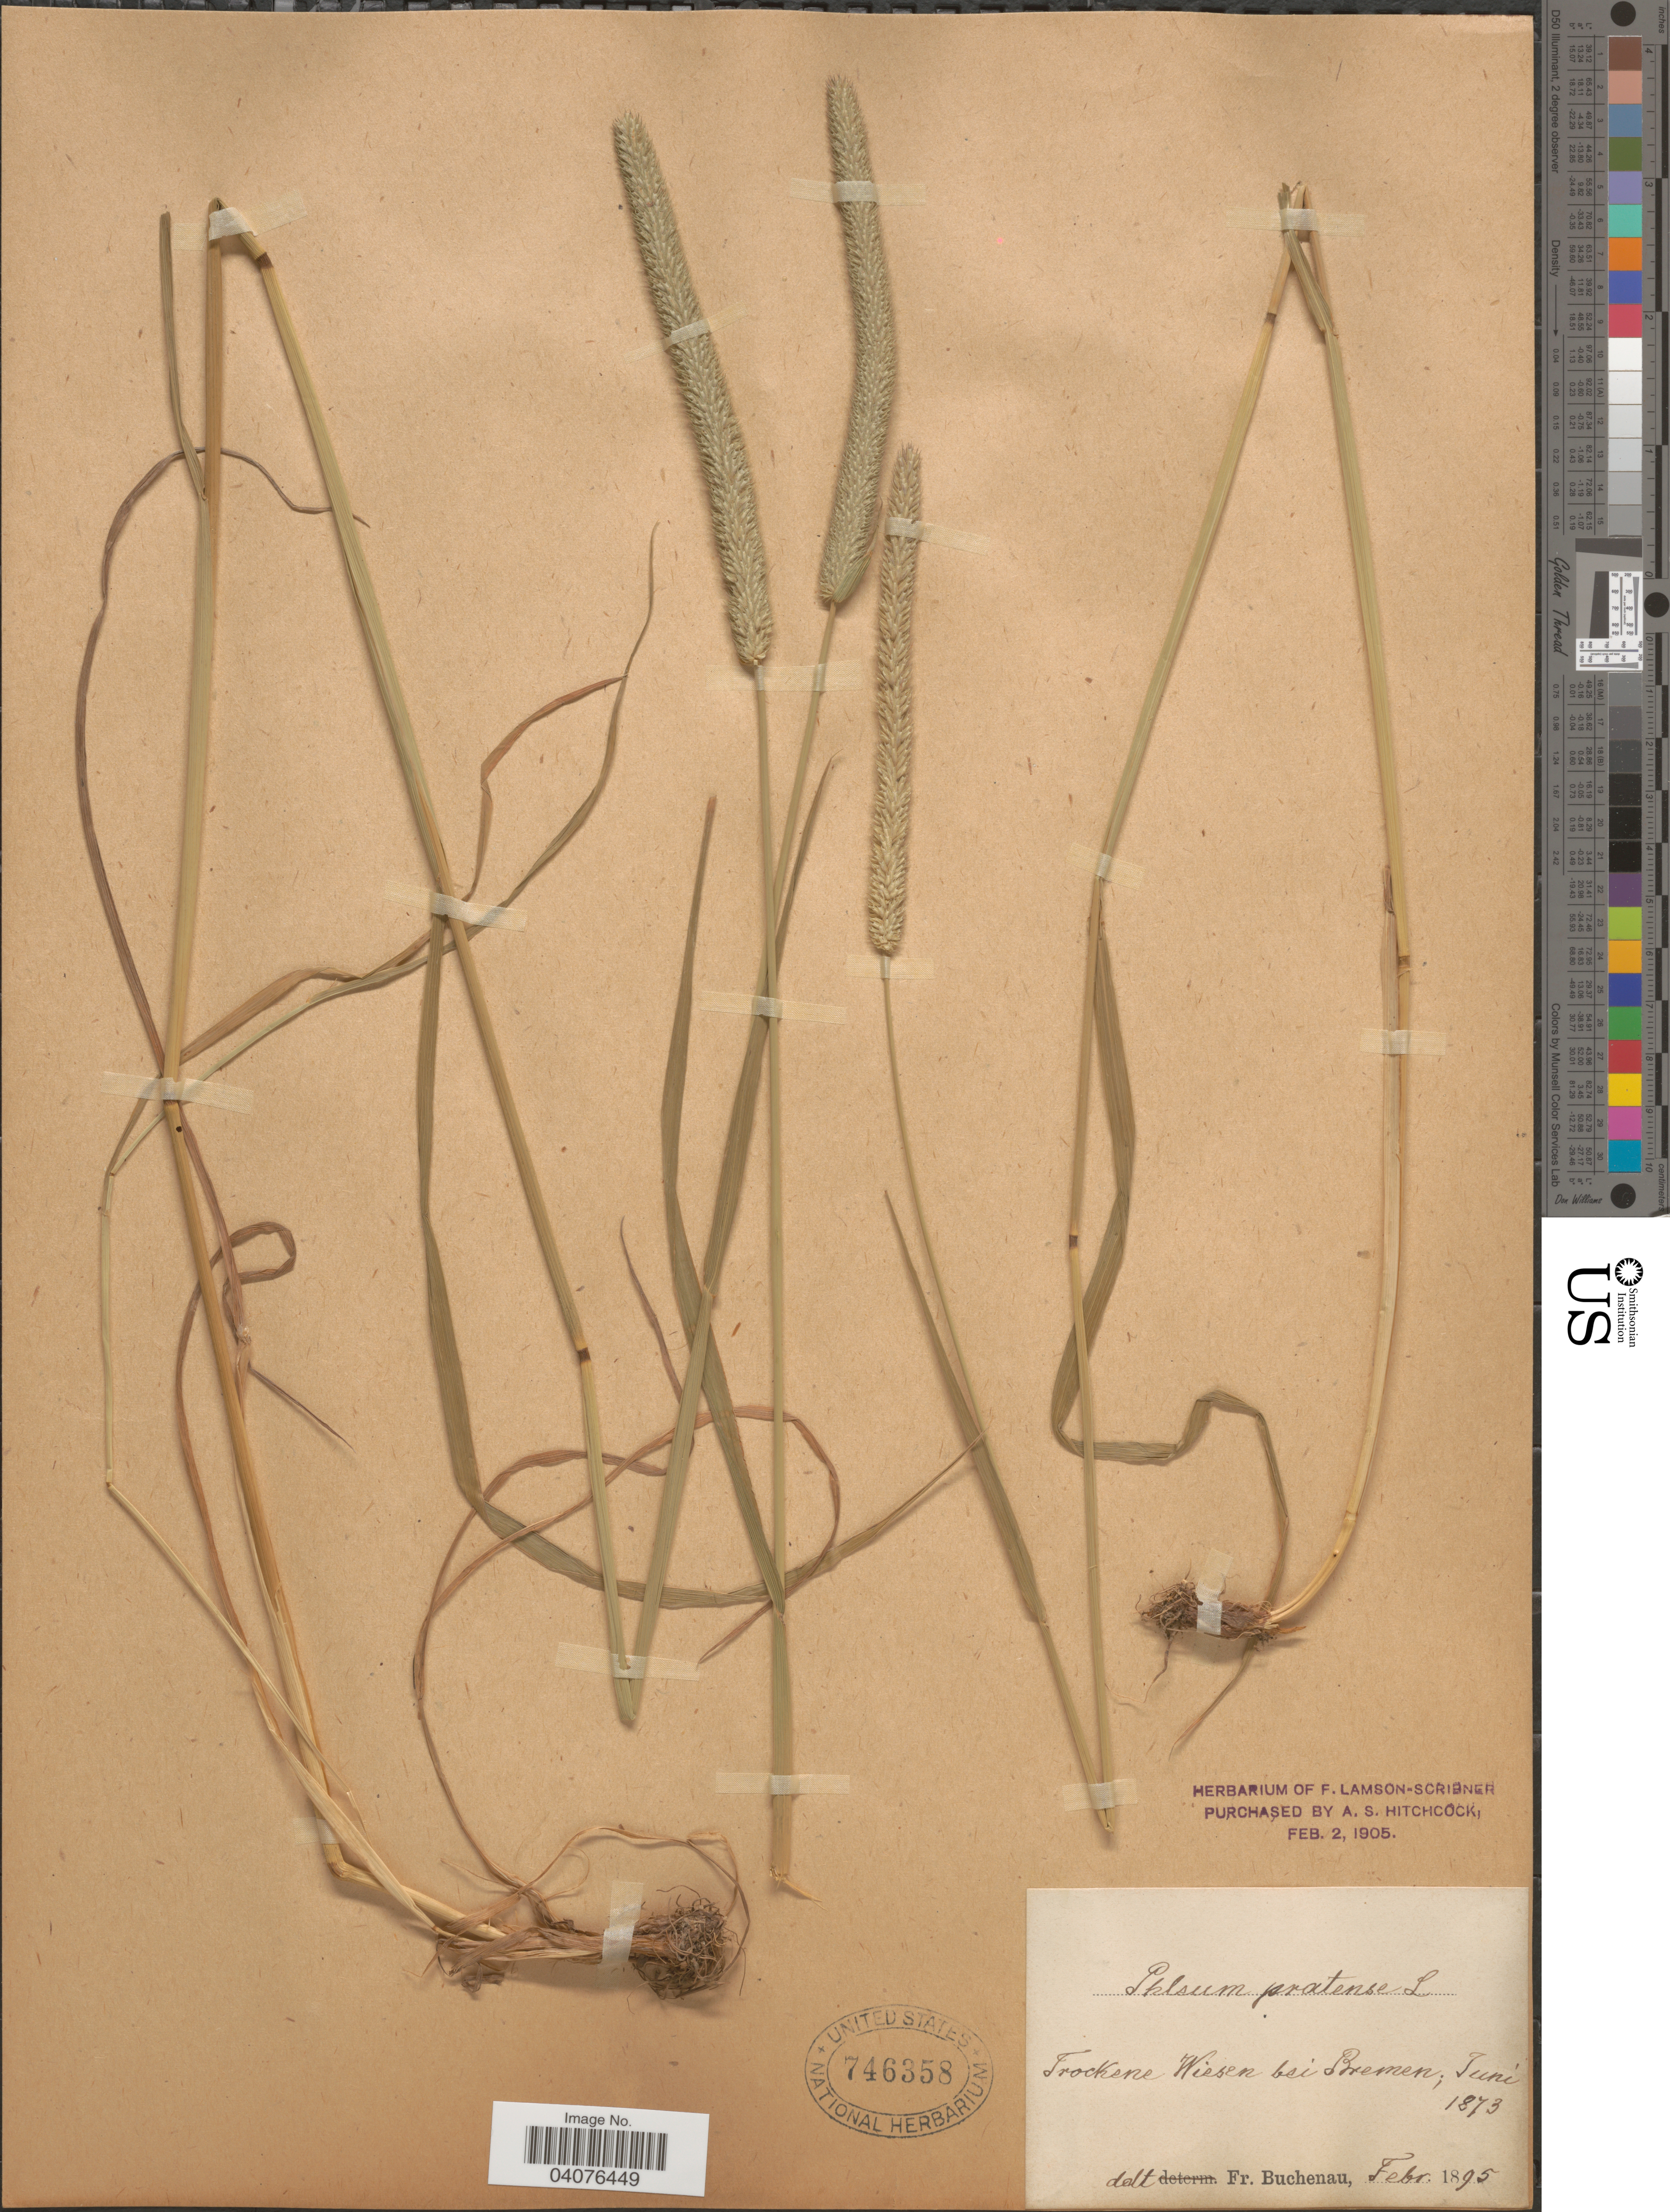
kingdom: Plantae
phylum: Tracheophyta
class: Liliopsida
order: Poales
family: Poaceae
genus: Phleum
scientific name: Phleum pratense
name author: L.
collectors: F. Buchenau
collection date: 1873-06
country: Germany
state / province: Bremen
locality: Trockene Wiesen bei Bremen.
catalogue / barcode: US 746358